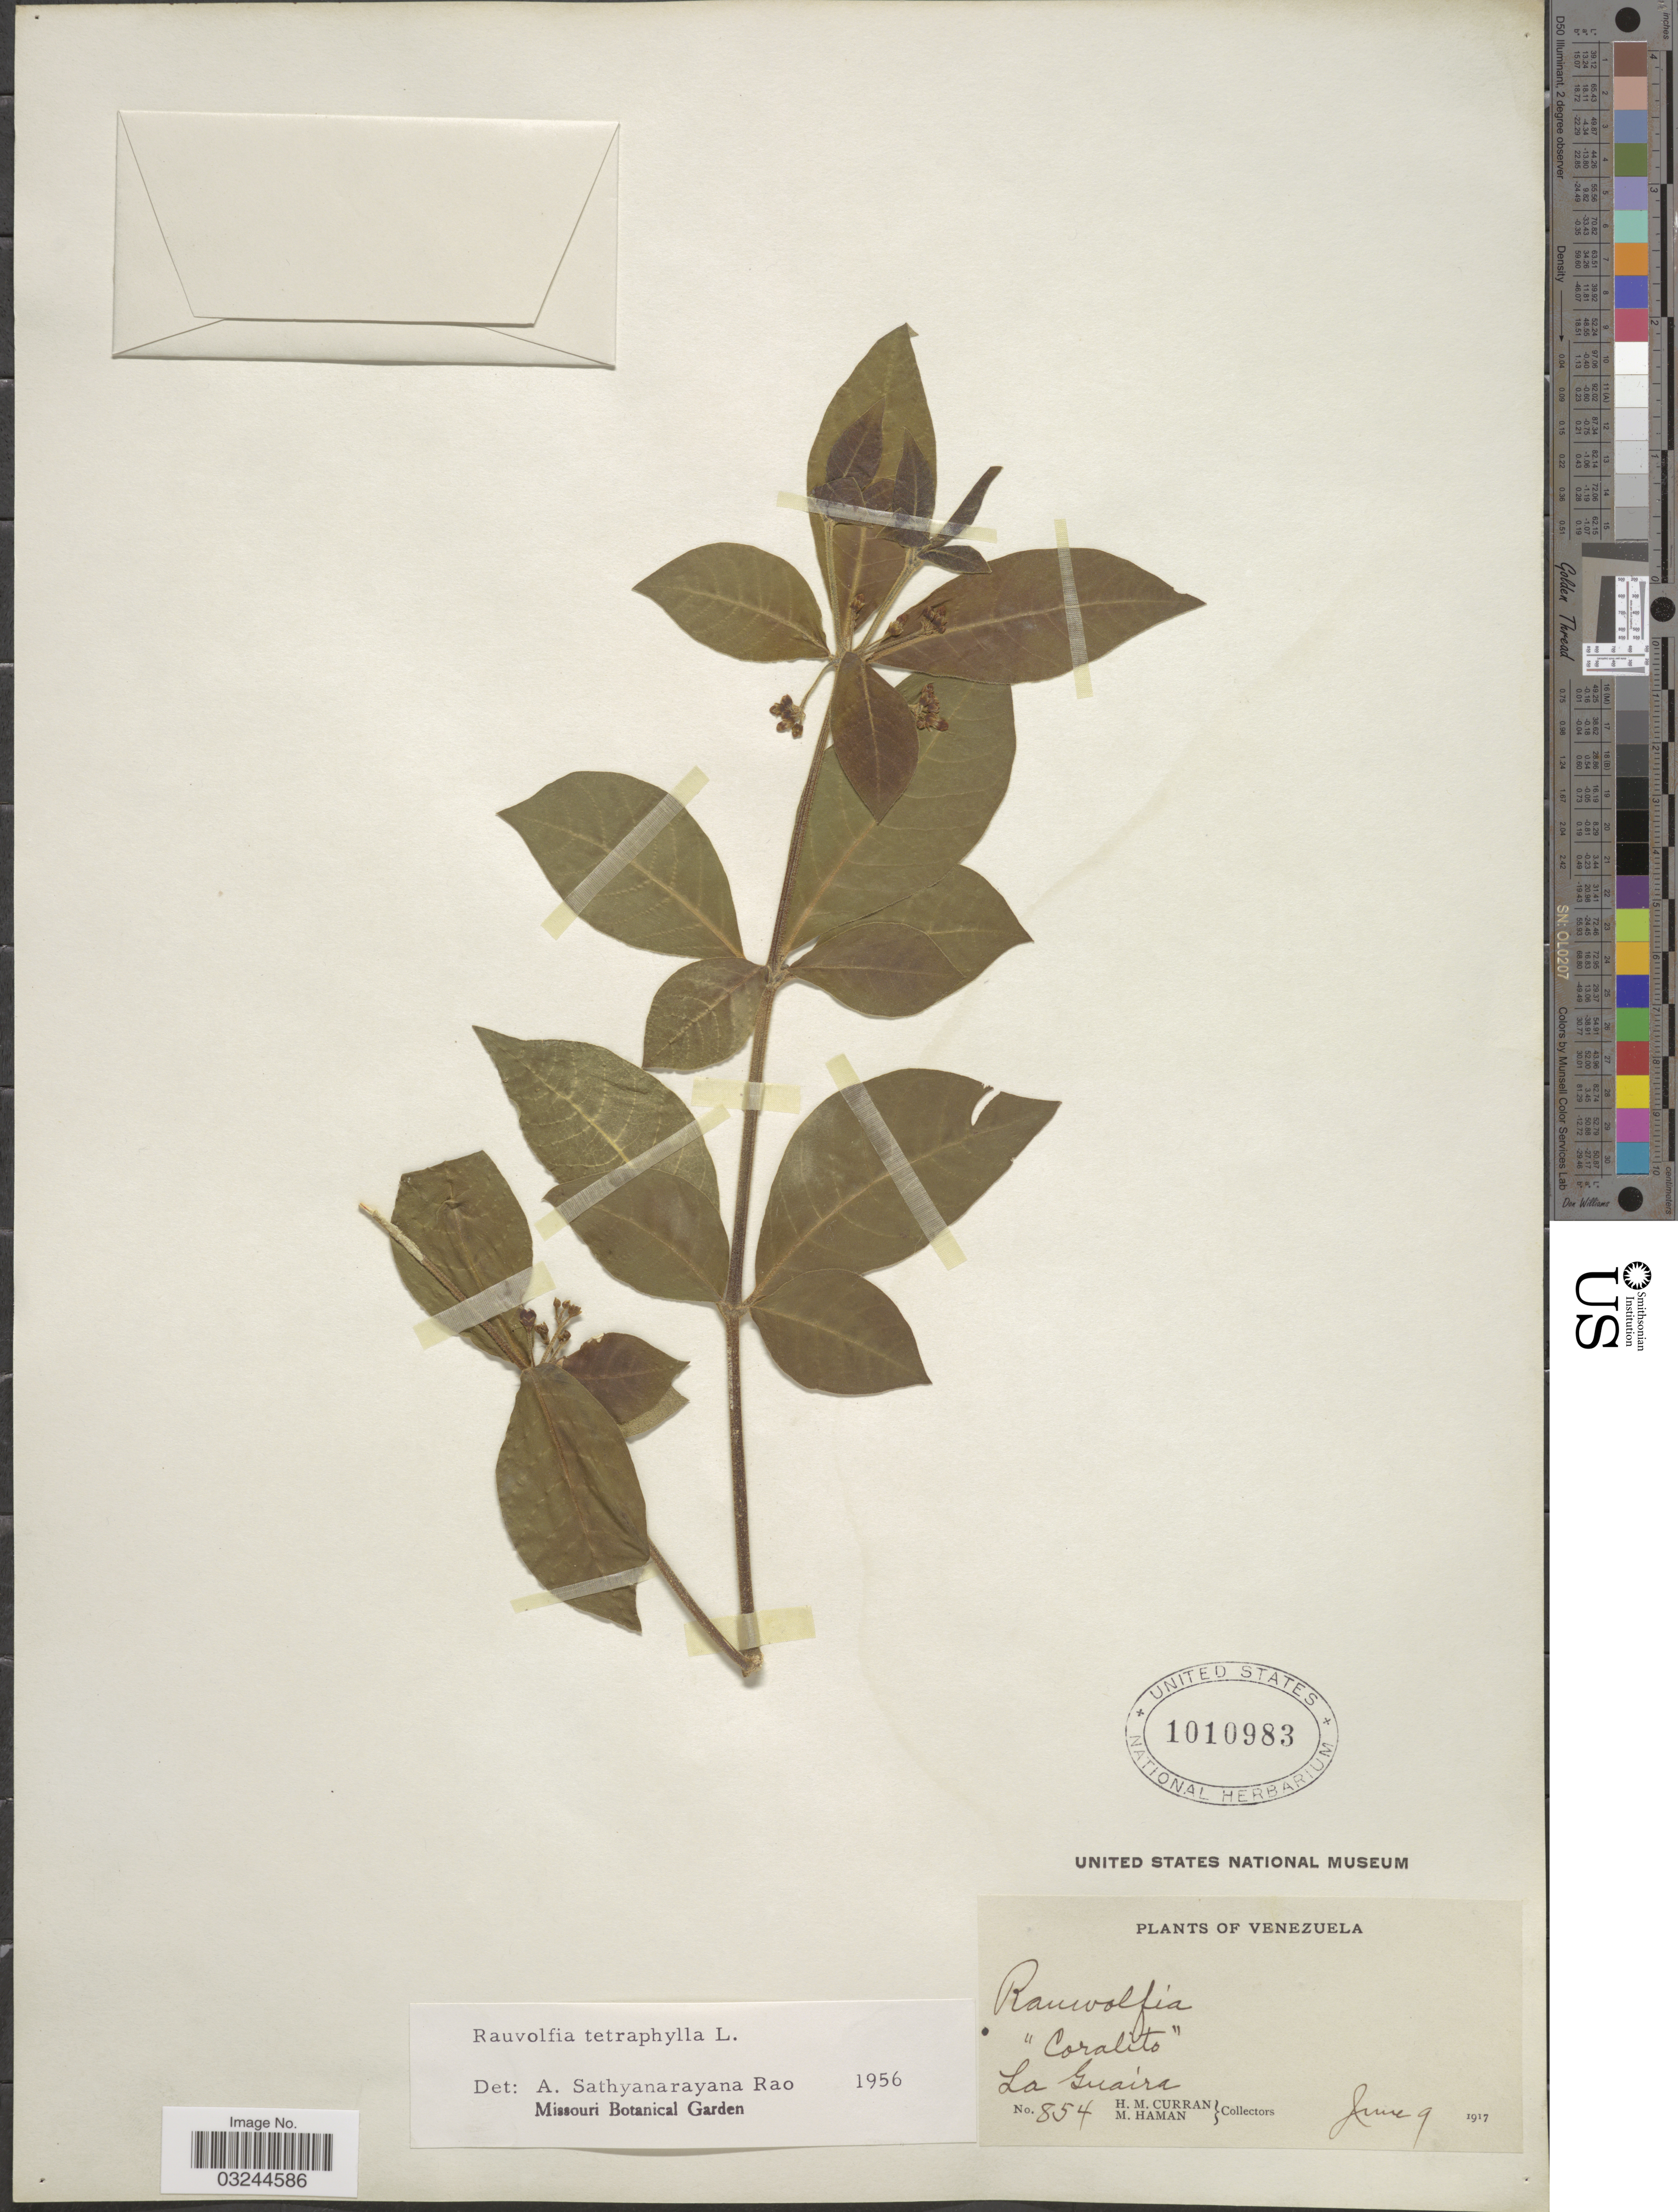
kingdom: Plantae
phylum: Tracheophyta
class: Magnoliopsida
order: Gentianales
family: Apocynaceae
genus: Rauvolfia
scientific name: Rauvolfia tetraphylla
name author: L.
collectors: H. M. Curran & M. Haman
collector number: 854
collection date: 1917-06-09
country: Venezuela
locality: La Guaira.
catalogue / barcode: US 1010983